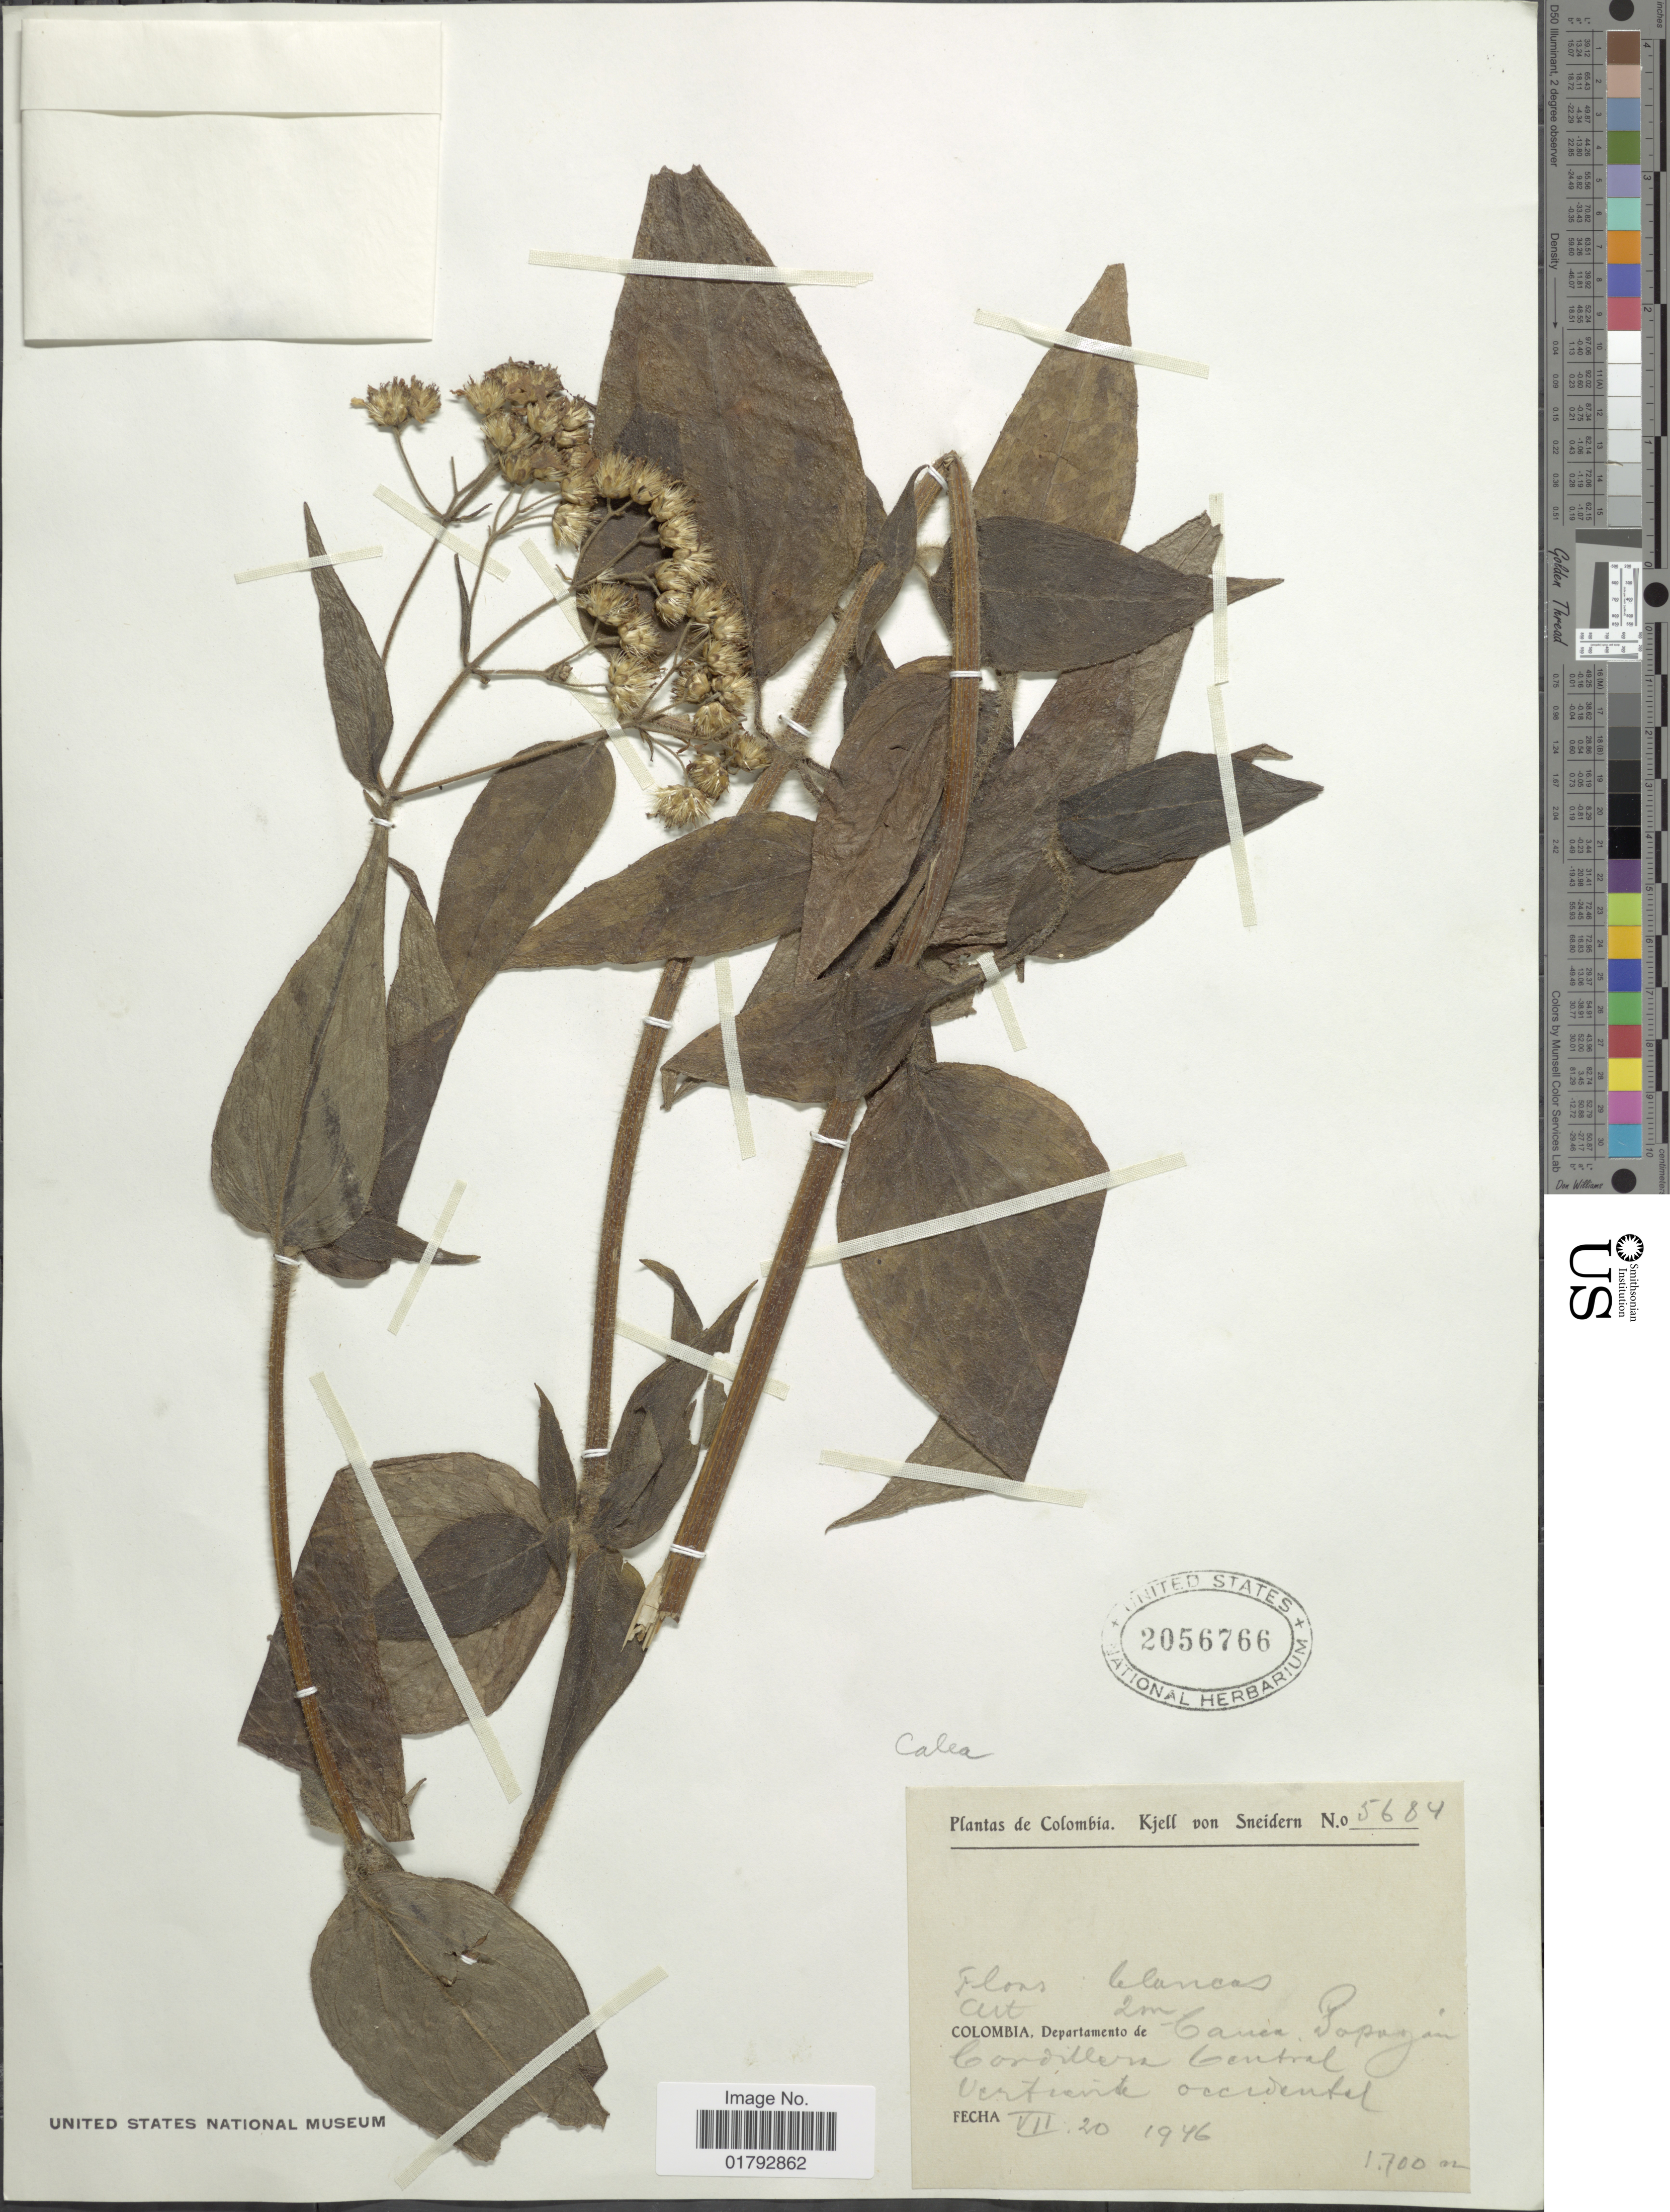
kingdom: Plantae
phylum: Tracheophyta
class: Magnoliopsida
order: Asterales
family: Asteraceae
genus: Alloispermum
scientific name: Alloispermum caracasanum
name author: (Kunth) H. Rob.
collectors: K. von Sneidern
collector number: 5684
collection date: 1946-07-20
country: Colombia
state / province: Cauca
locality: Colombia: Departamento de Cauca, Popajan, Cordillera Central, Vertiente occidental.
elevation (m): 1700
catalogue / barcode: US 2056766